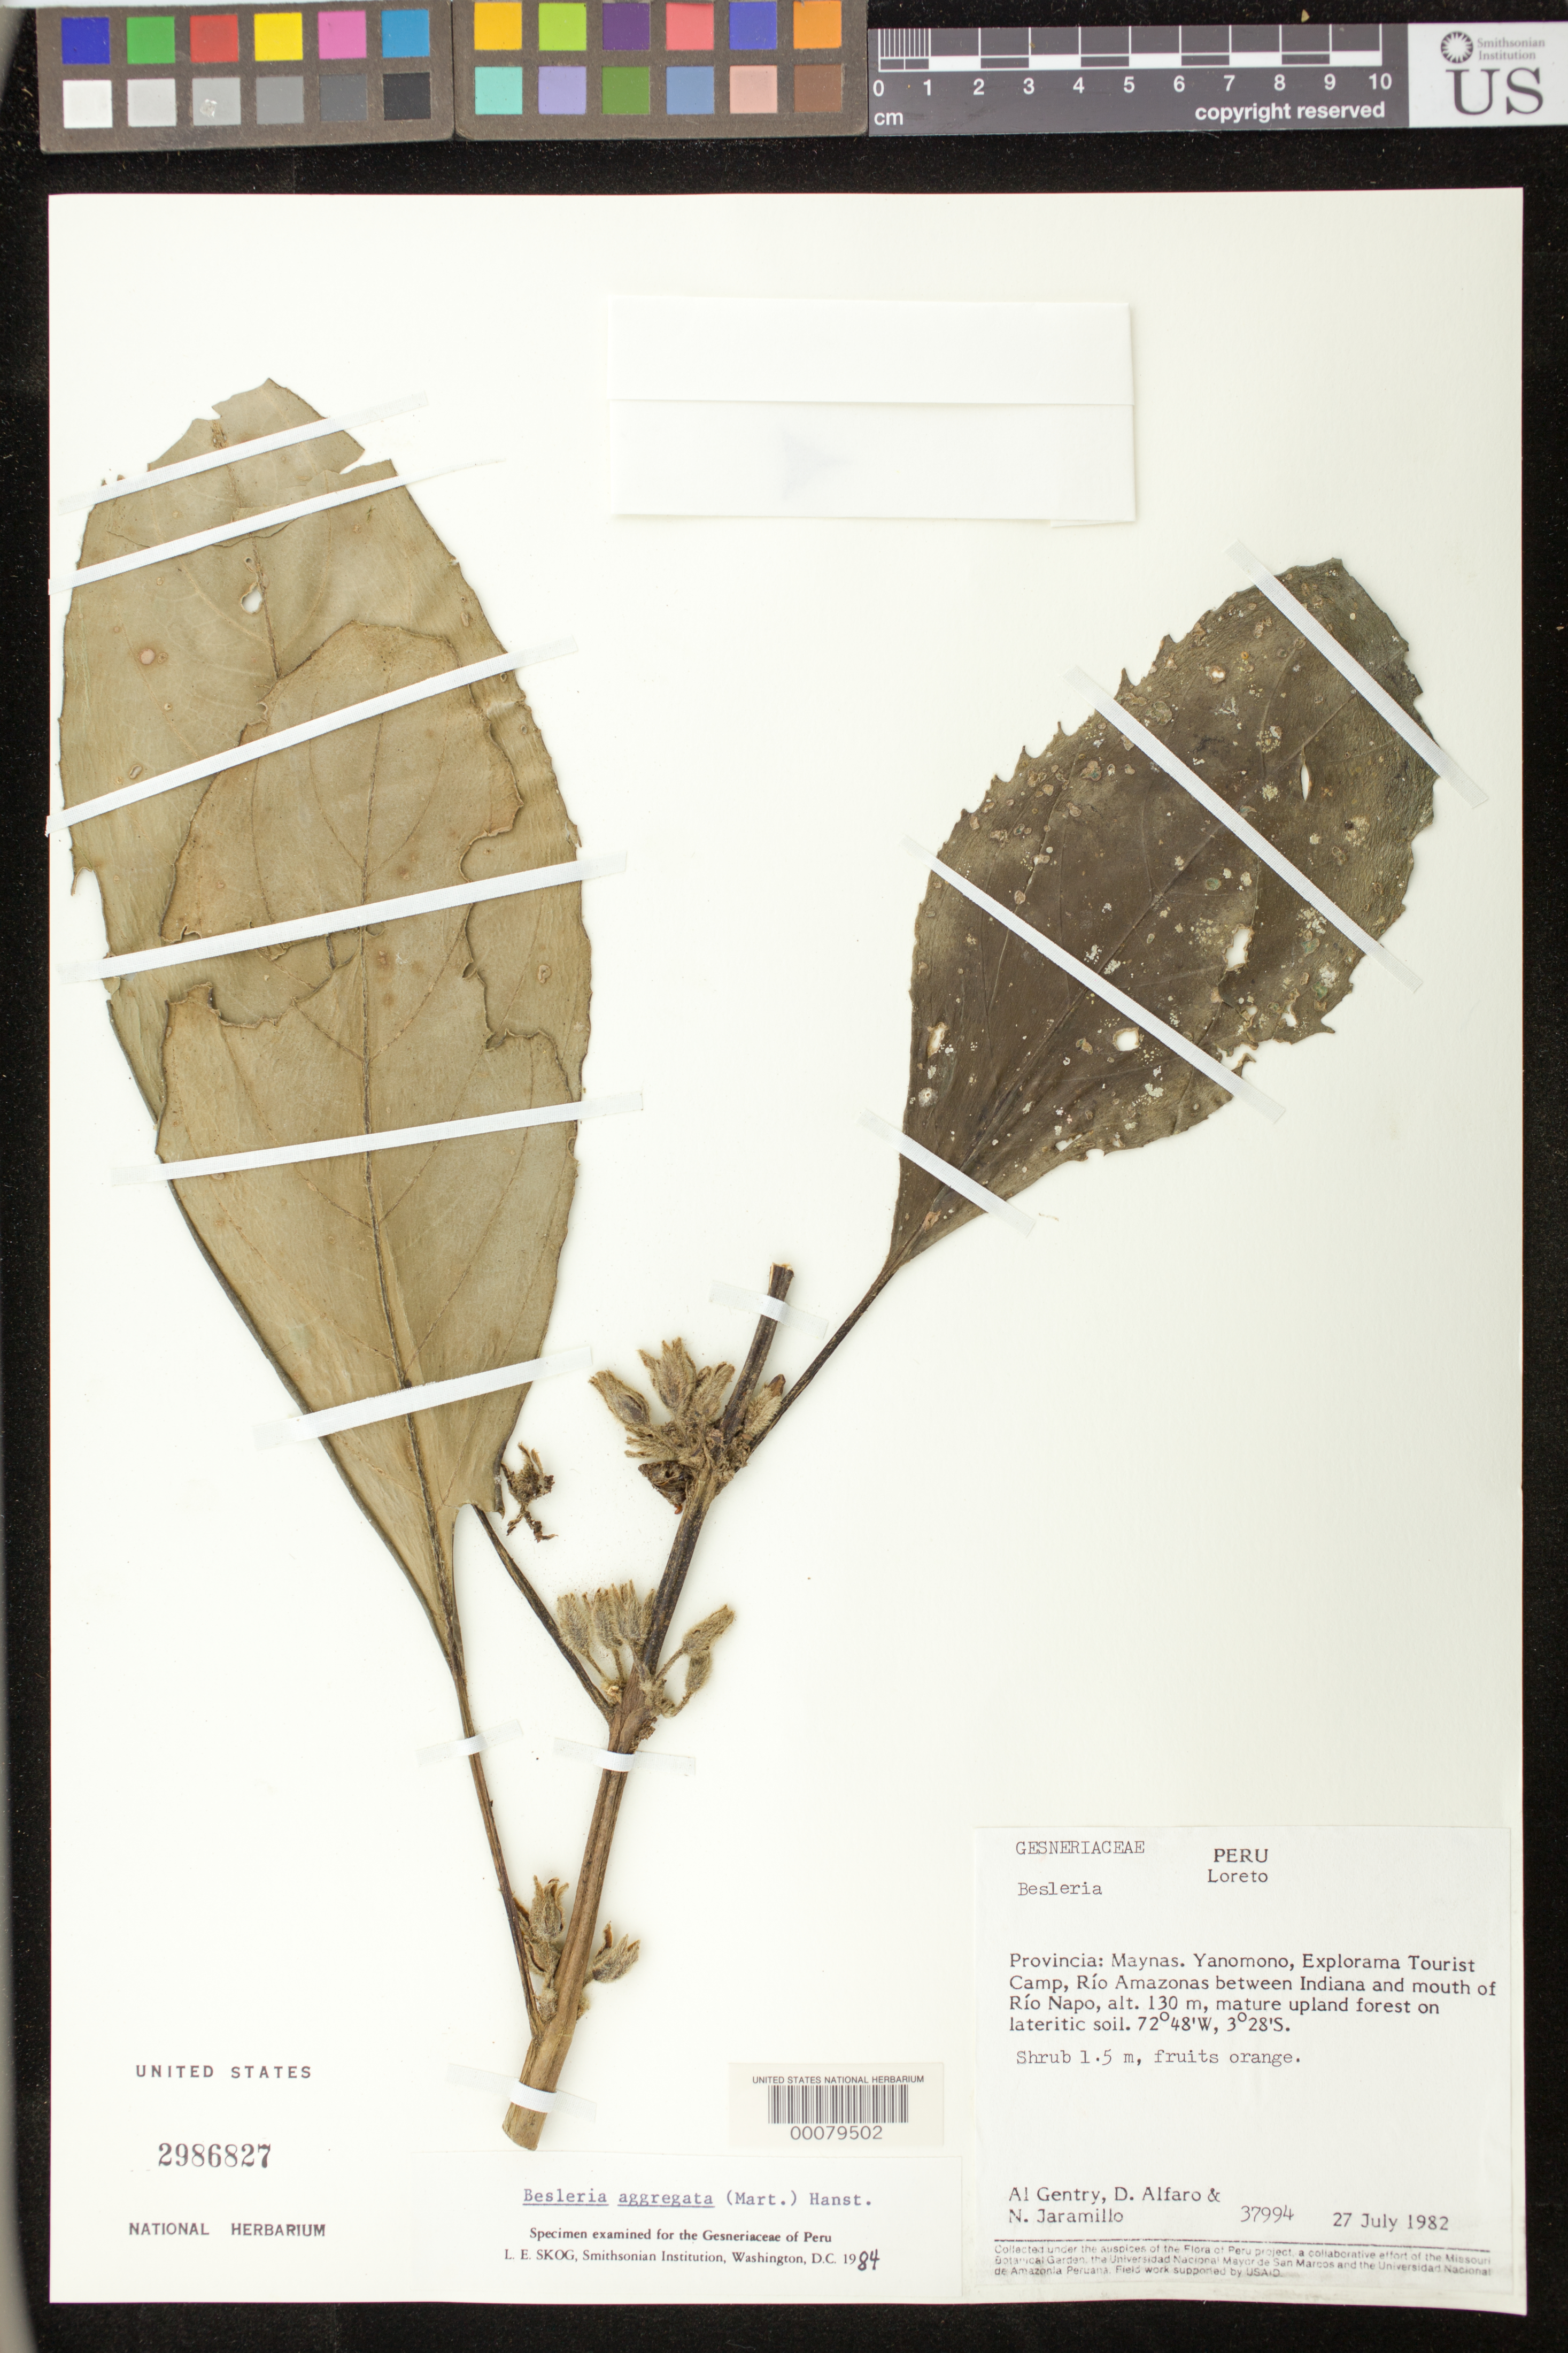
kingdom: Plantae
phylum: Tracheophyta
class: Magnoliopsida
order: Lamiales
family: Gesneriaceae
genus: Besleria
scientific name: Besleria aggregata var. aggregata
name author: (Mart.) Hanst.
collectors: A. H. Gentry & et al.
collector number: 37994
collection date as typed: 27 Jul 1982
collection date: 1982-07-27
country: Peru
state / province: Loreto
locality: Prov. Maynas; Yanomono, Explorama tourist camp, Rio Amazonas between Indiana and mouth of Rio Napo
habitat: Mature upland forest on lateritic soil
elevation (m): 130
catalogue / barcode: US 2986827